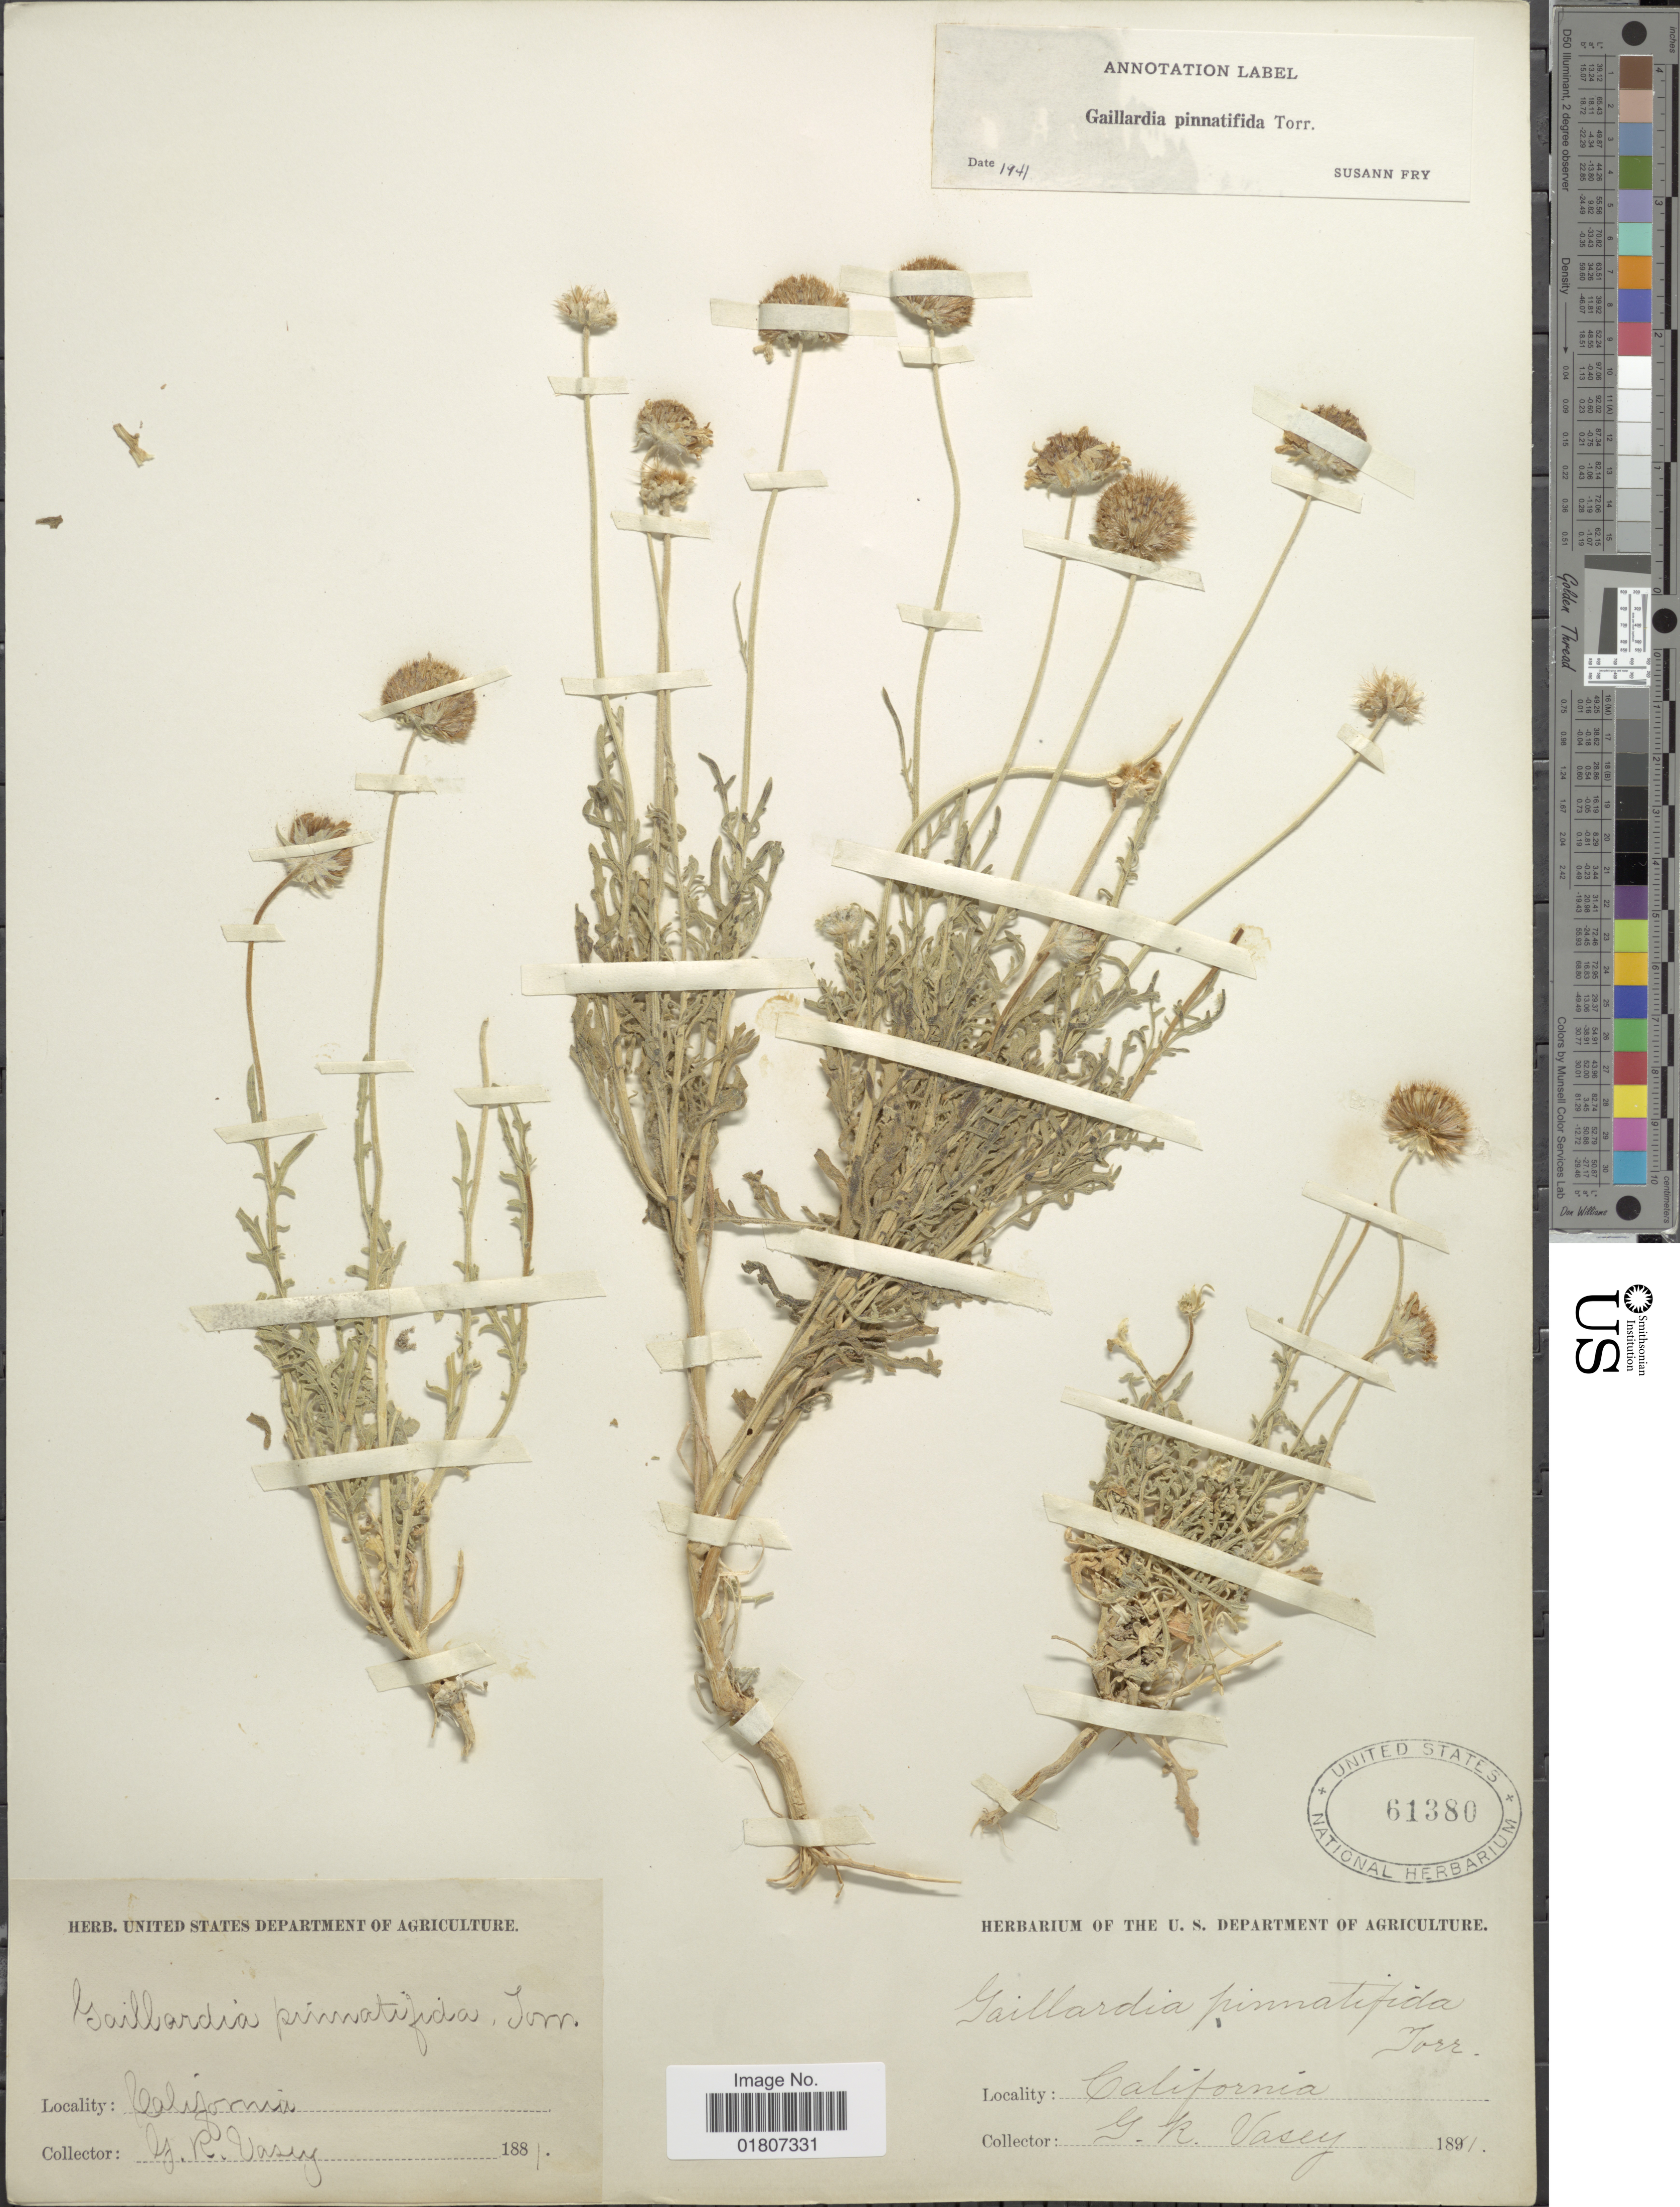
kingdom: Plantae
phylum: Tracheophyta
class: Magnoliopsida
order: Asterales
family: Asteraceae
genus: Gaillardia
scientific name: Gaillardia pinnatifida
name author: Torr.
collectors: G. R. Vasey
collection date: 1881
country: United States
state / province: California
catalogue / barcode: US 61380